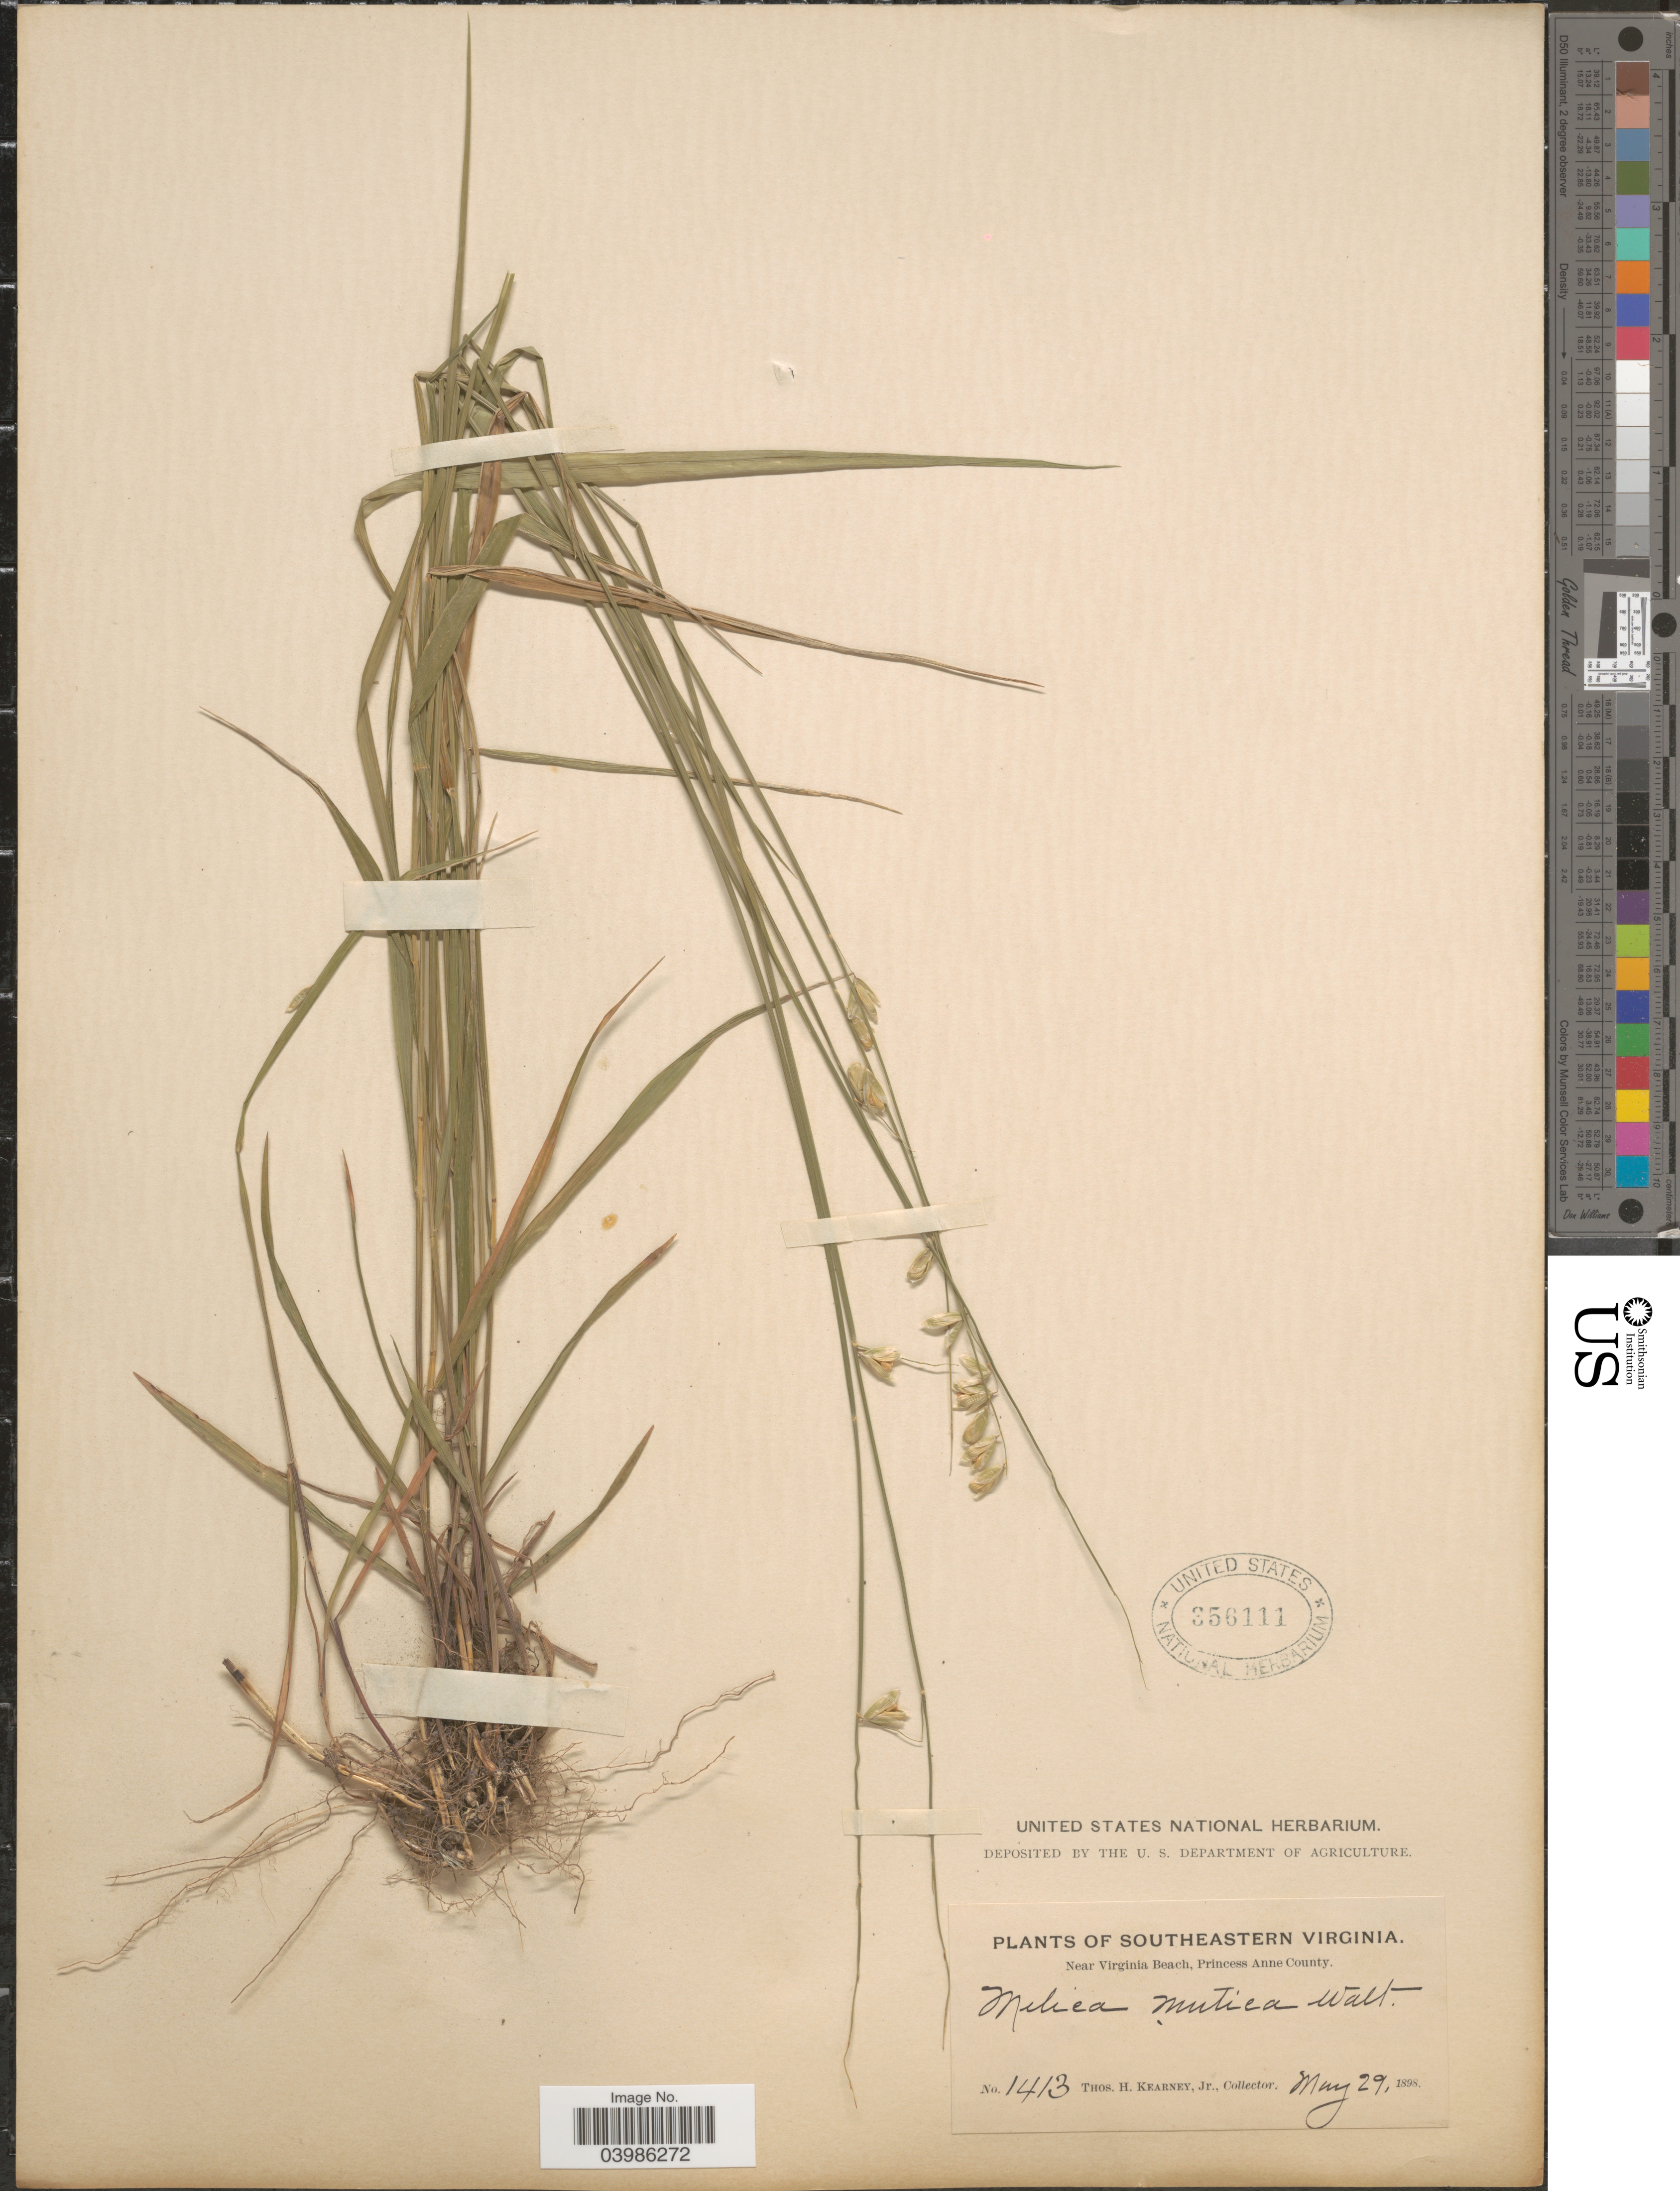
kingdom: Plantae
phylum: Tracheophyta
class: Liliopsida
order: Poales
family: Poaceae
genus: Melica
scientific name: Melica mutica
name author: Walter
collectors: T. H. Kearney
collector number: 1413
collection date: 1898-05-29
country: United States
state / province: Virginia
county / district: City of Virginia Beach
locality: Southeastern Virginia. Near Virginia Beach, Princess Anne (=historic county name) County.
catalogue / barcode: US 356111